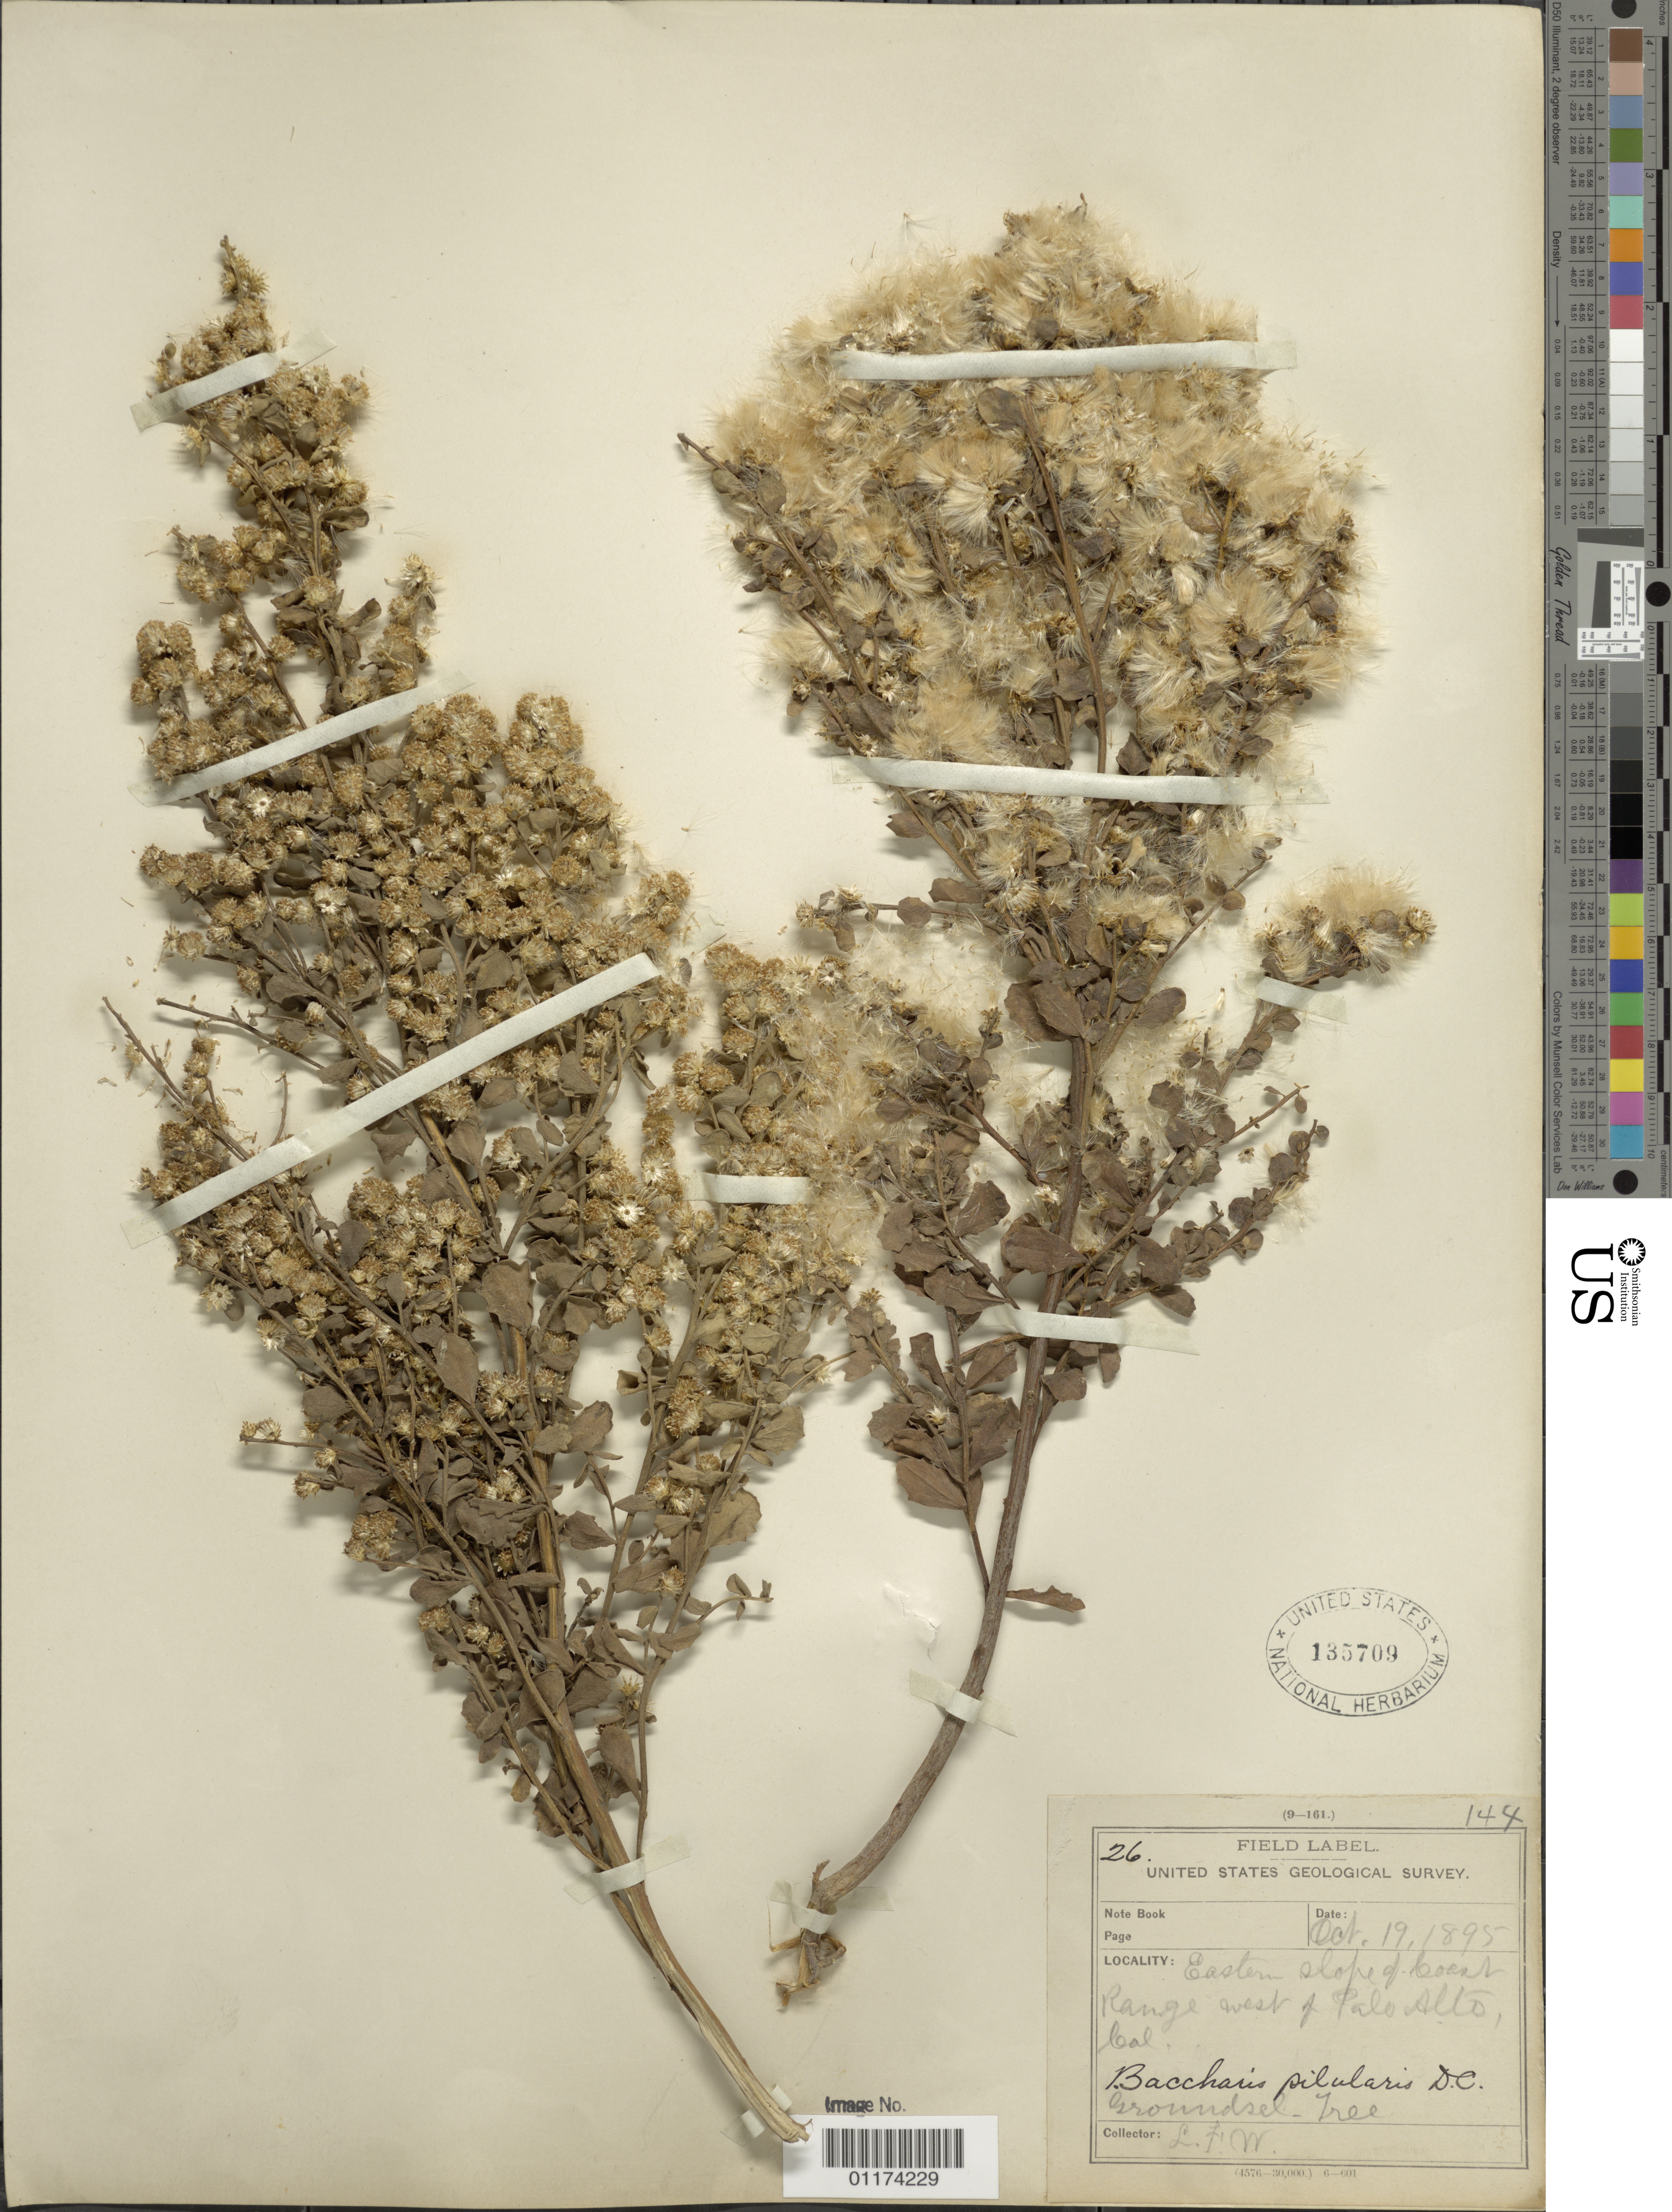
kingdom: Plantae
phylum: Tracheophyta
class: Magnoliopsida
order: Asterales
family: Asteraceae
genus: Baccharis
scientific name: Baccharis pilularis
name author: DC.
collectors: L. F. Ward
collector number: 26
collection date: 1895-10-19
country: United States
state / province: California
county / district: Santa Clara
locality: Eastern slope of Coast Range west of Palo Alto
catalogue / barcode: US 135709